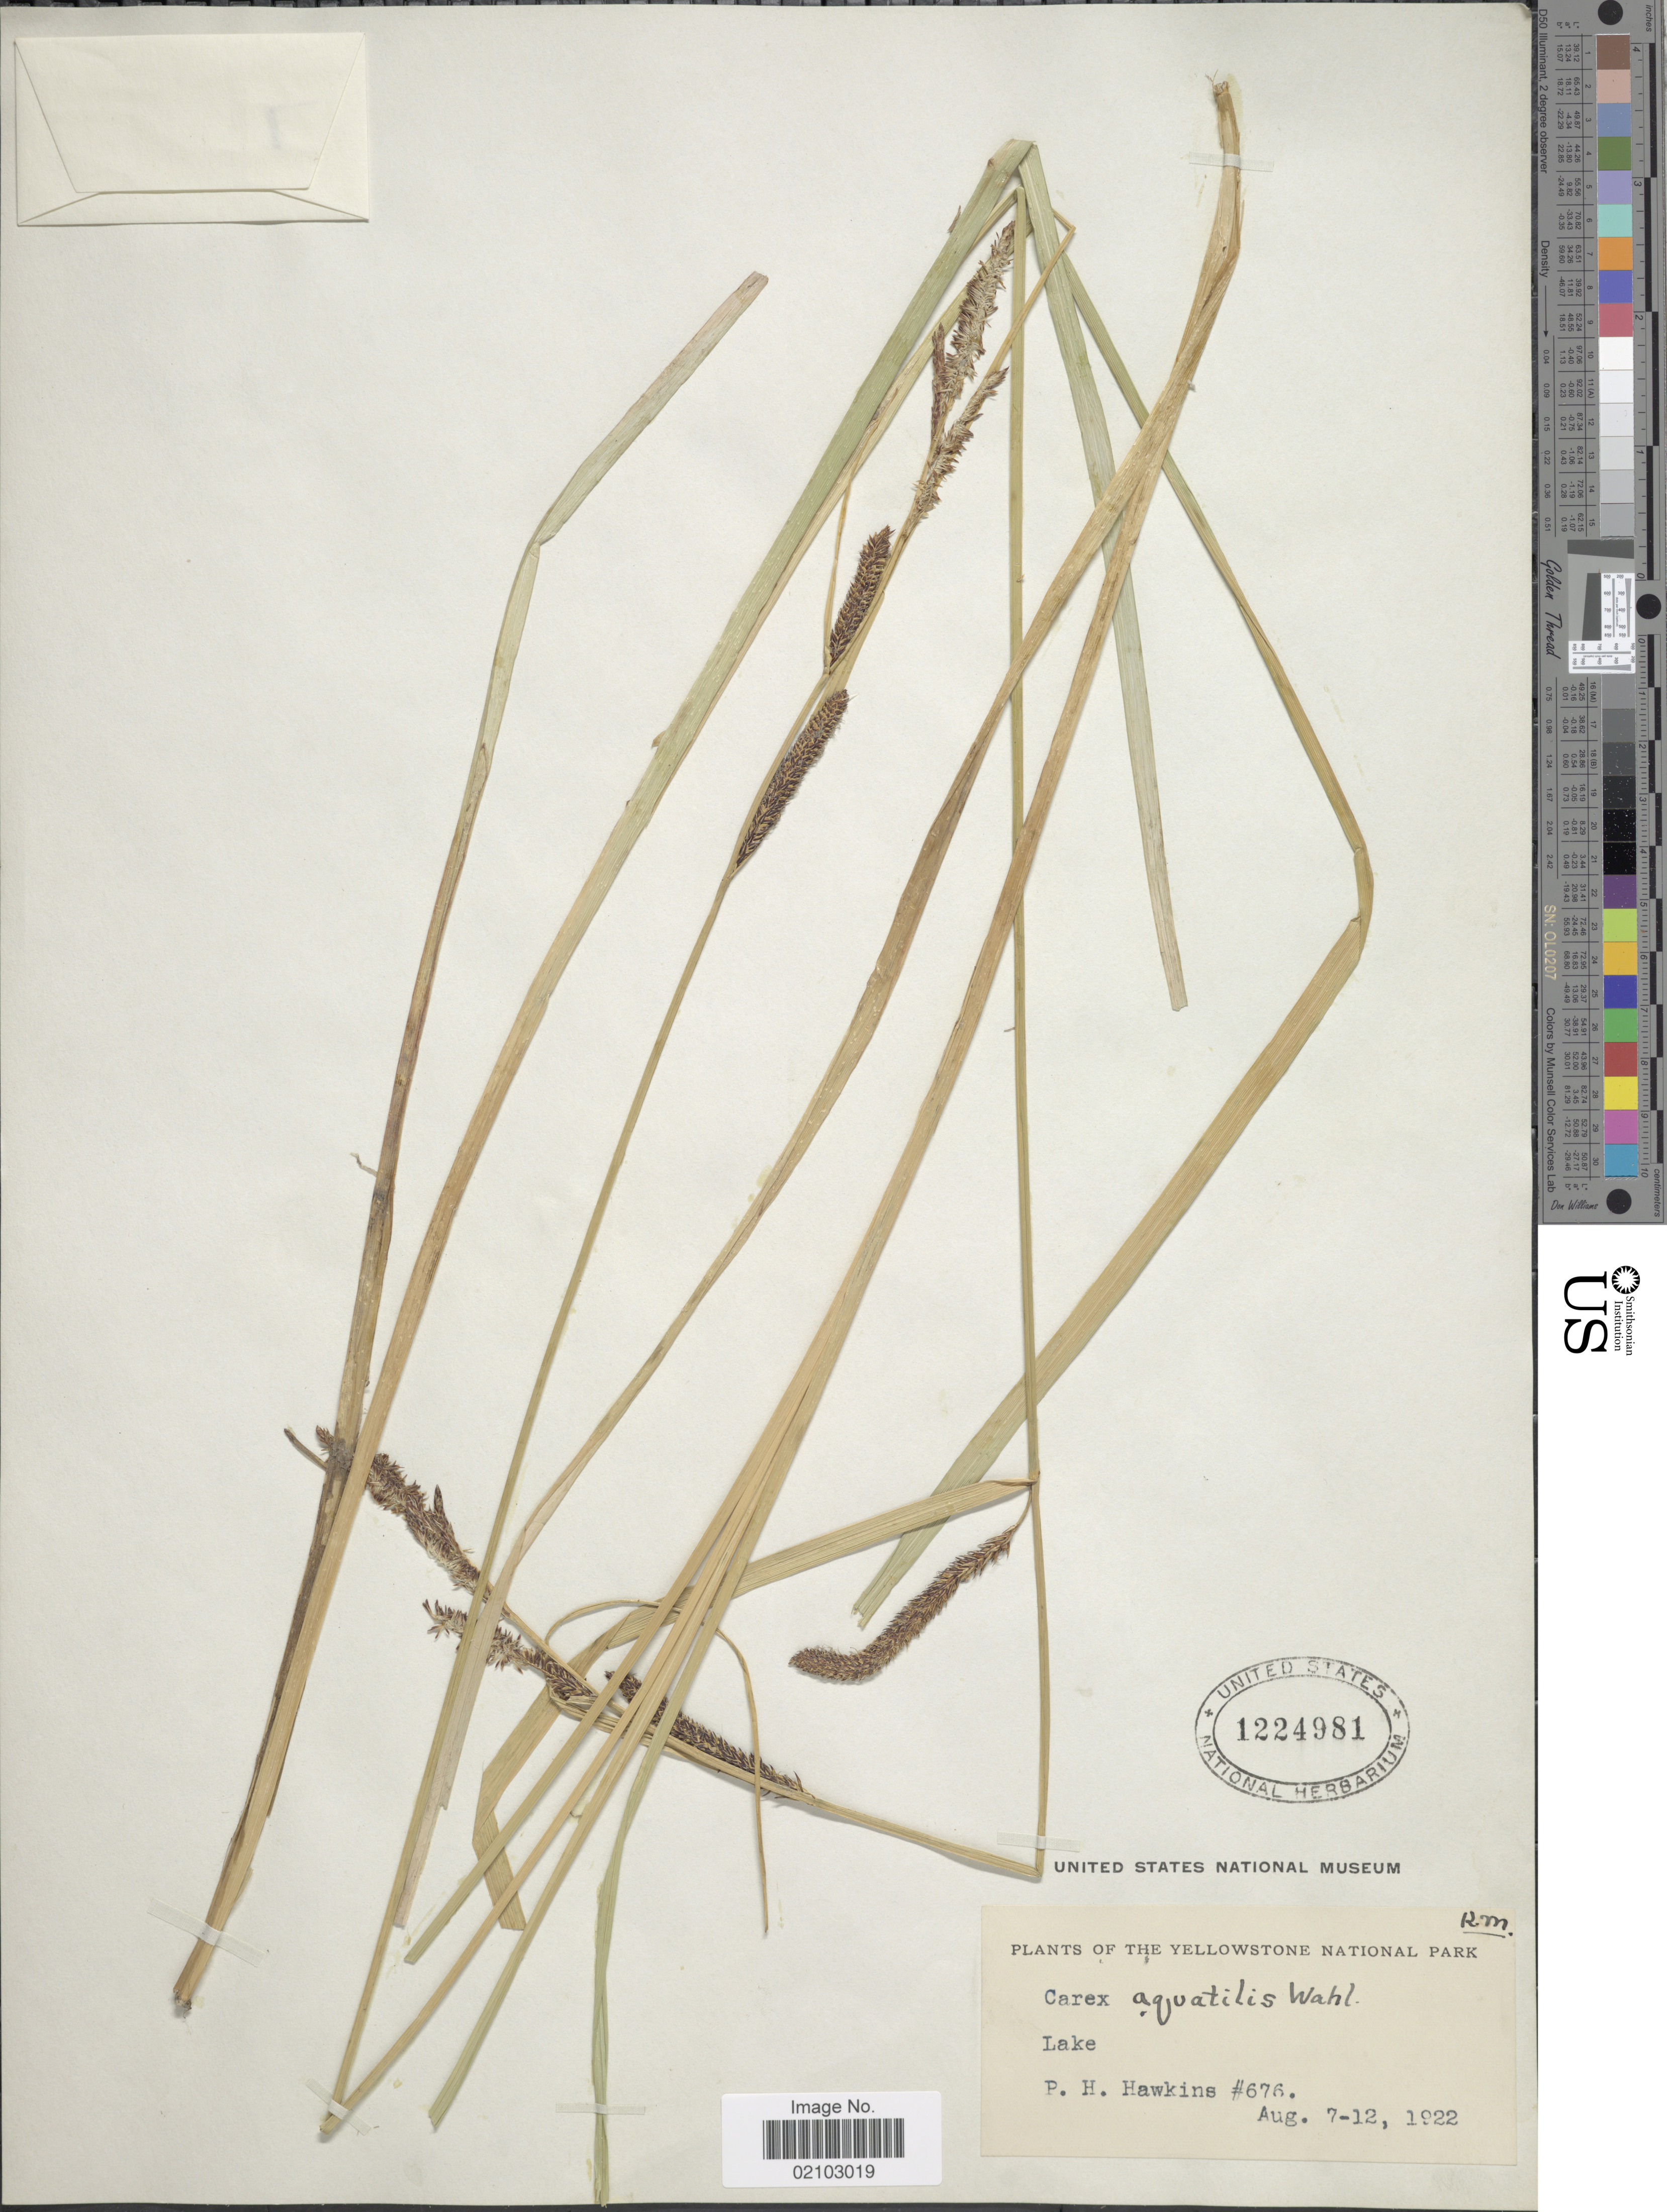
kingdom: Plantae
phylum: Tracheophyta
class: Liliopsida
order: Poales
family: Cyperaceae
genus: Carex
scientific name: Carex aquatilis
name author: Wahlenb.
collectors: P. Hawkins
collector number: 676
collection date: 1922-08-07/1922-08-12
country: United States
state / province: Wyoming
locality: The Yellowstone National Park, Lake.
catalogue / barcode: US 1224981